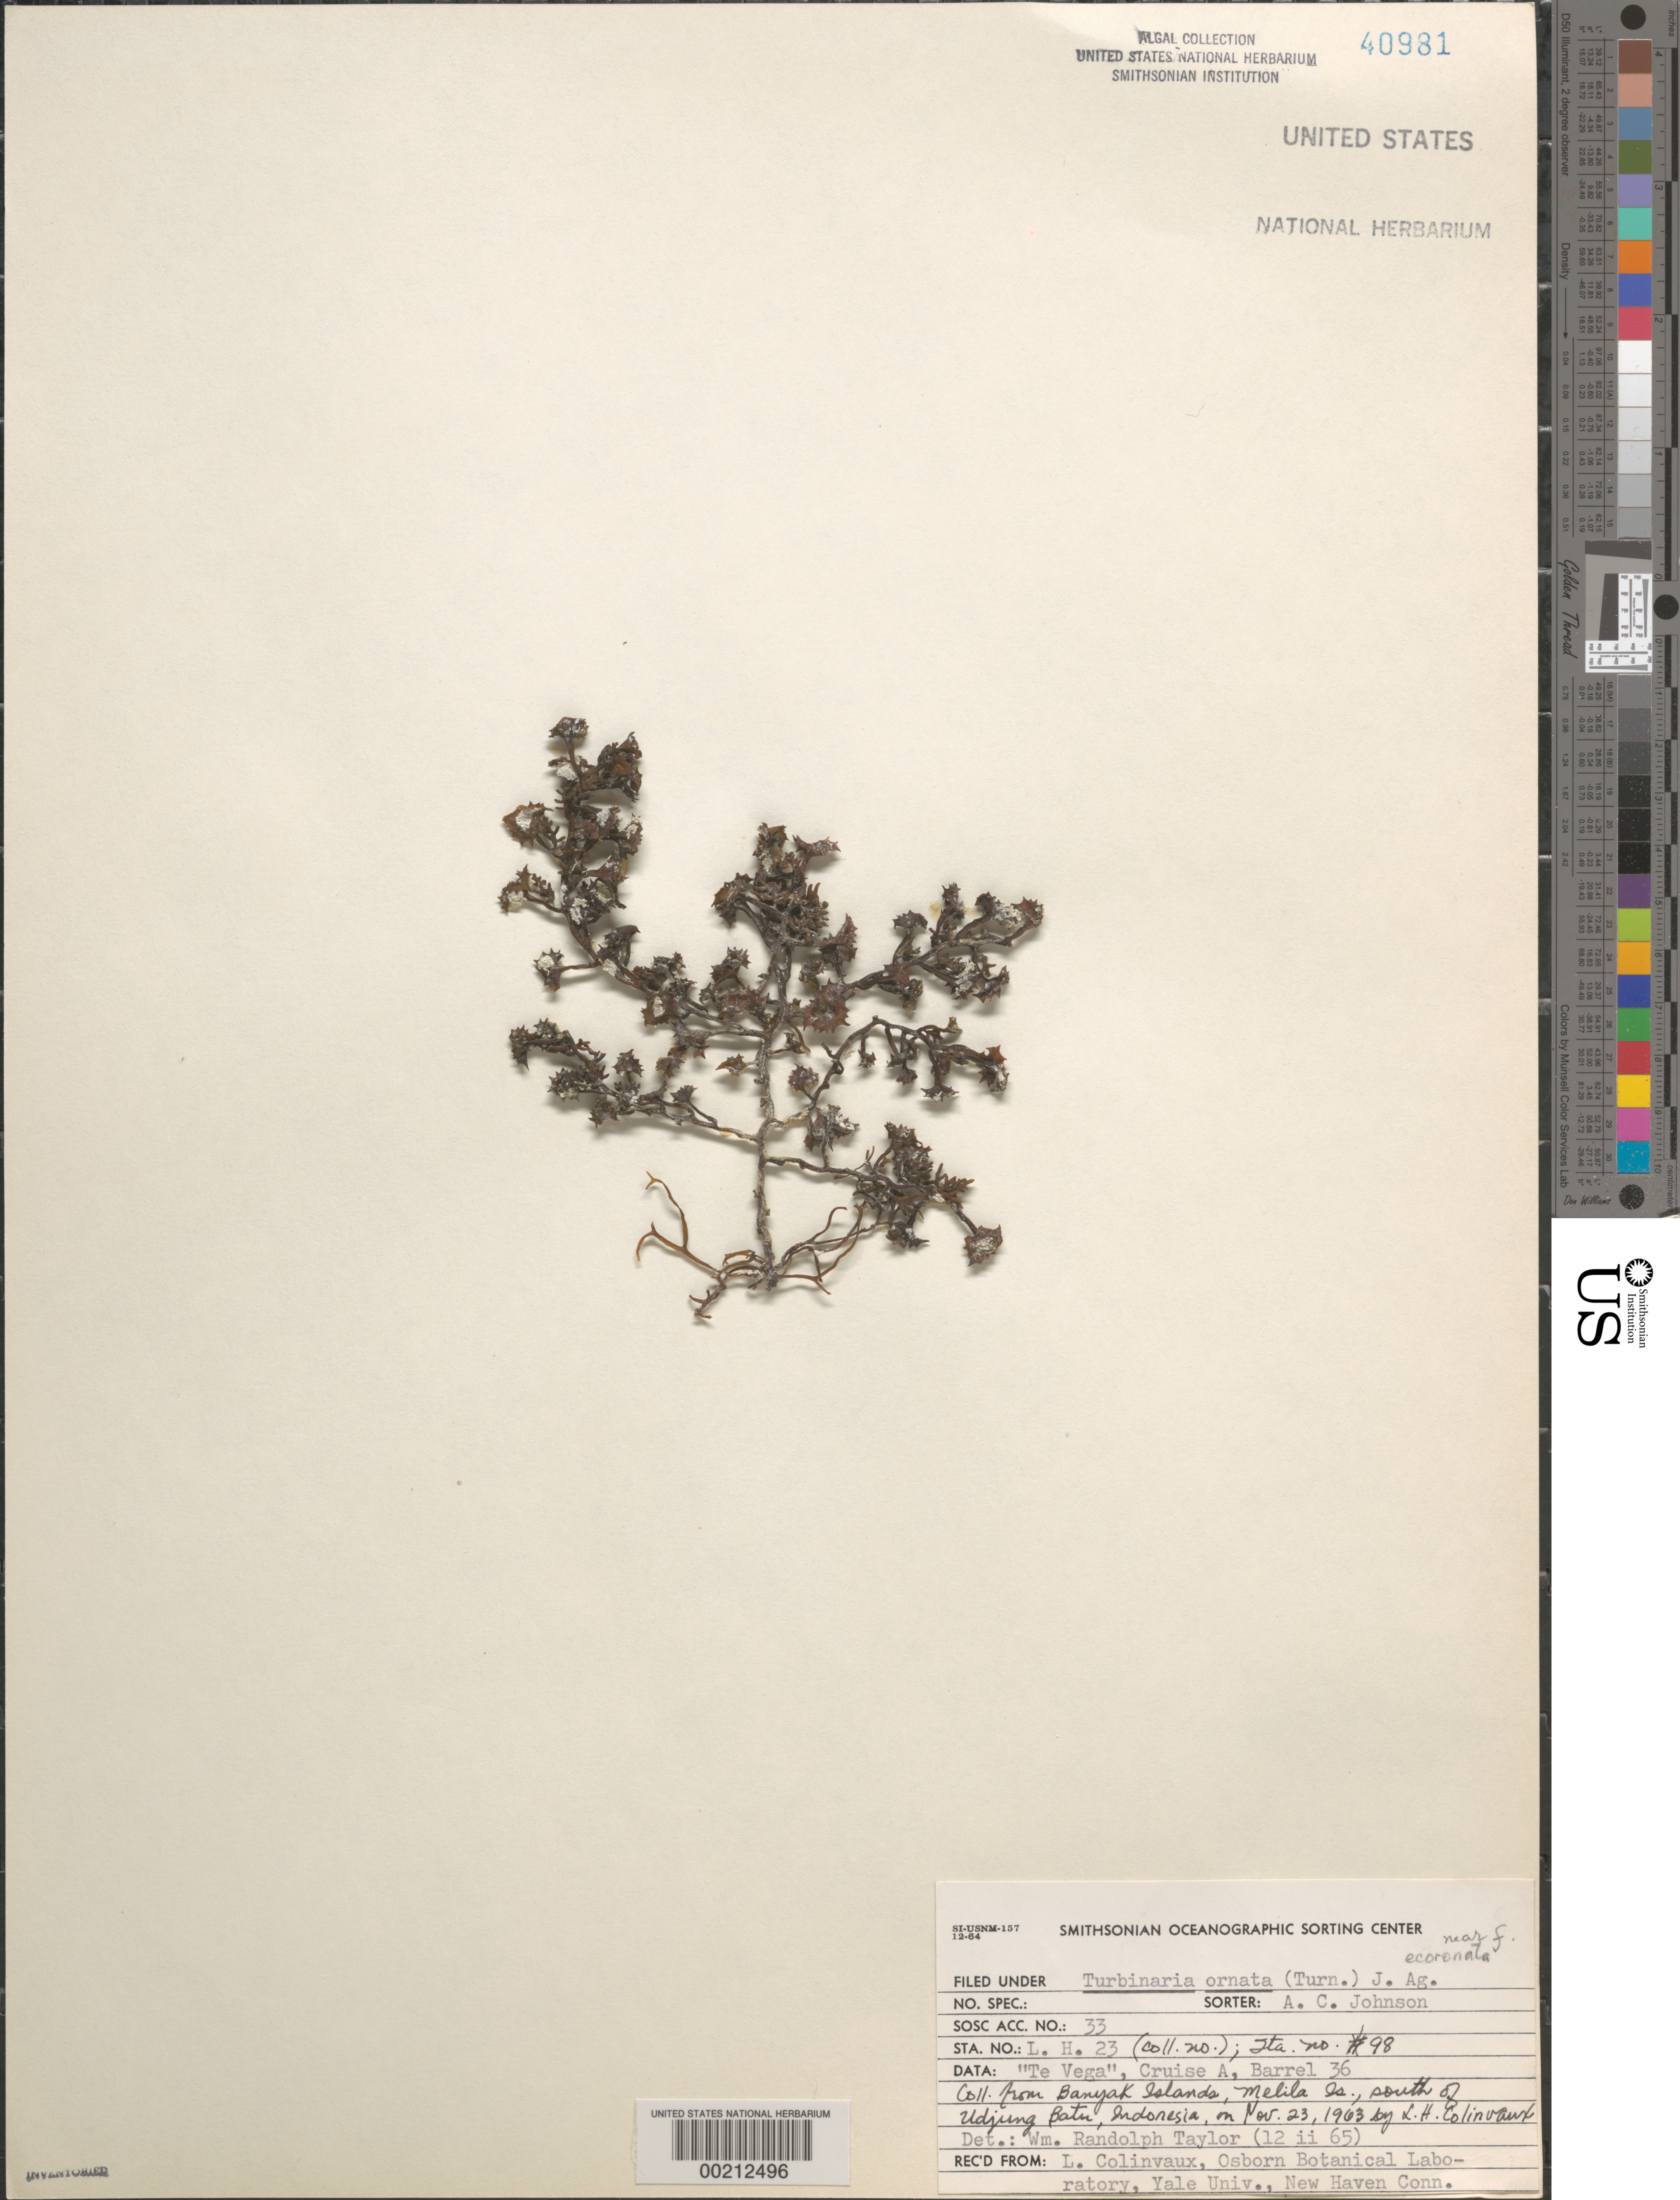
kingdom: Chromista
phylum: Ochrophyta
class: Phaeophyceae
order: Fucales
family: Sargassaceae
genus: Turbinaria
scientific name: Turbinaria ornata f. ecoronata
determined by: Taylor, William R.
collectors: L. Hillis-Colinvaux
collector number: LH-23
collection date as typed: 23 Nov 1963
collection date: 1963-11-23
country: Indonesia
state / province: Sumatra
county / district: Aceh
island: Melila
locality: S of Udjung Batu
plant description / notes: Te Vega, Cruise A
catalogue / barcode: US 40981